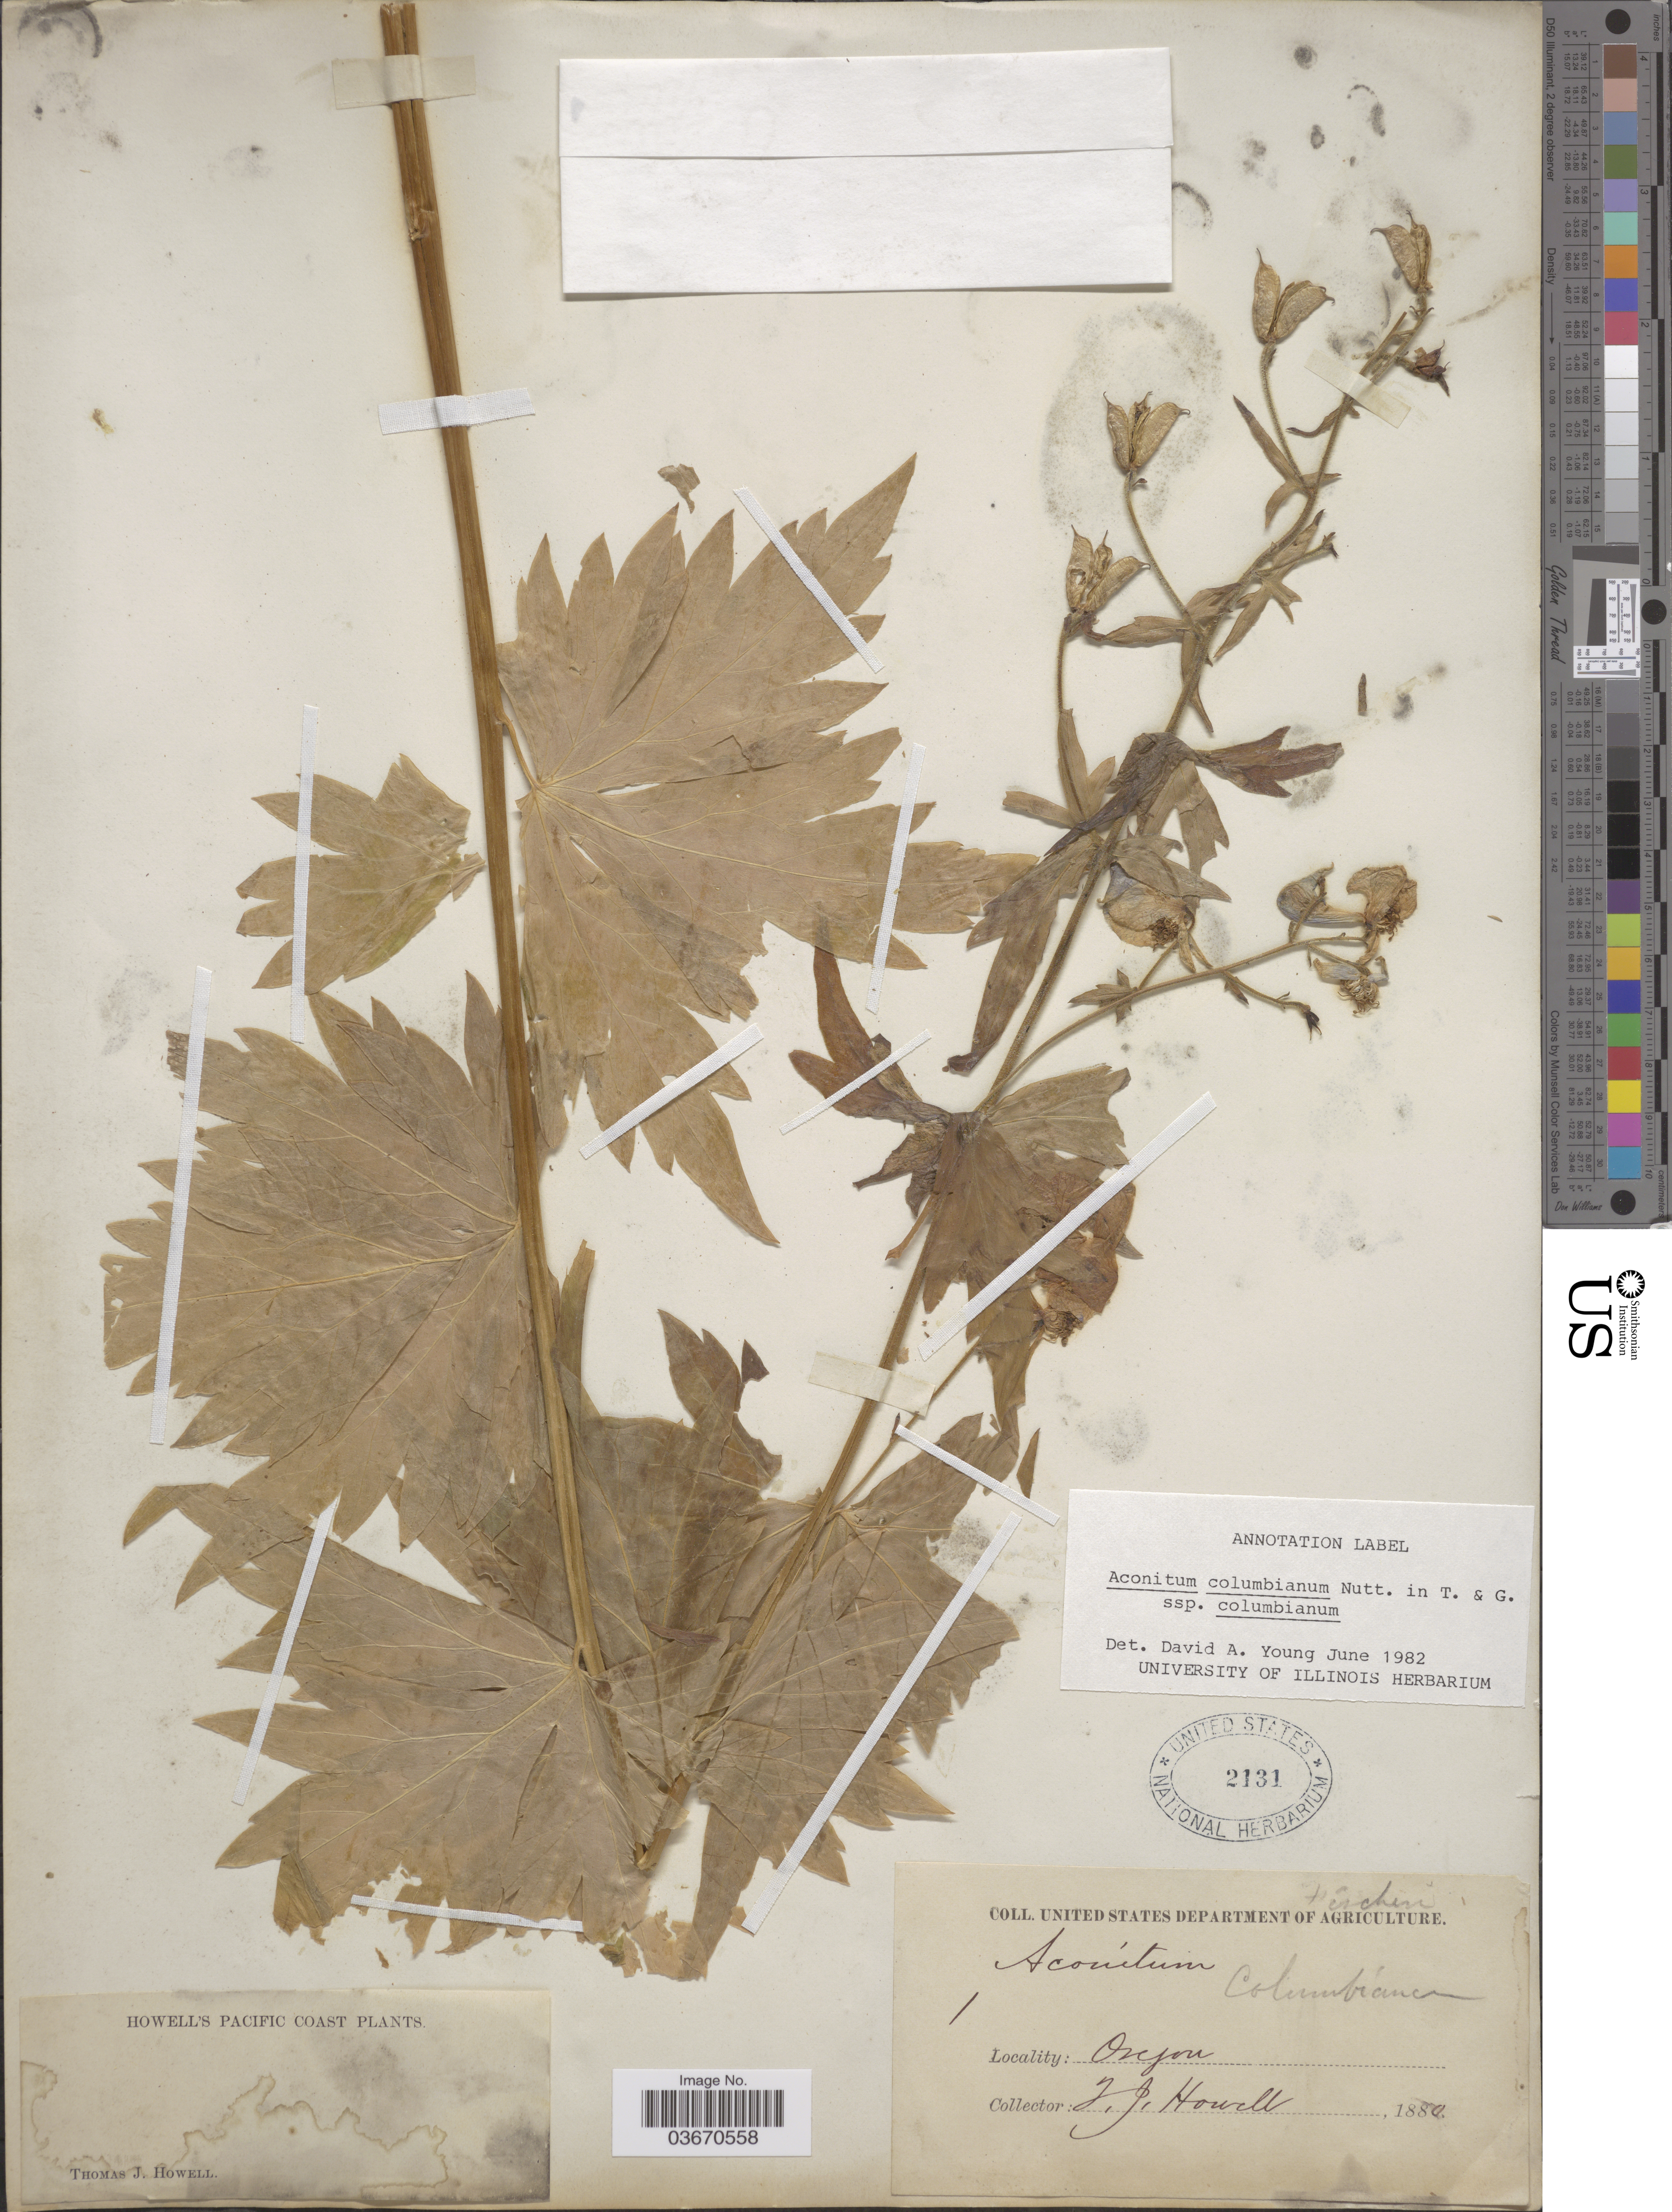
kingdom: Plantae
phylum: Tracheophyta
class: Magnoliopsida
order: Ranunculales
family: Ranunculaceae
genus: Aconitum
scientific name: Aconitum columbianum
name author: Nutt.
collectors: T. J. Howell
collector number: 1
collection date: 1880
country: United States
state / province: Oregon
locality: Pacific Coast.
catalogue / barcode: US 2131